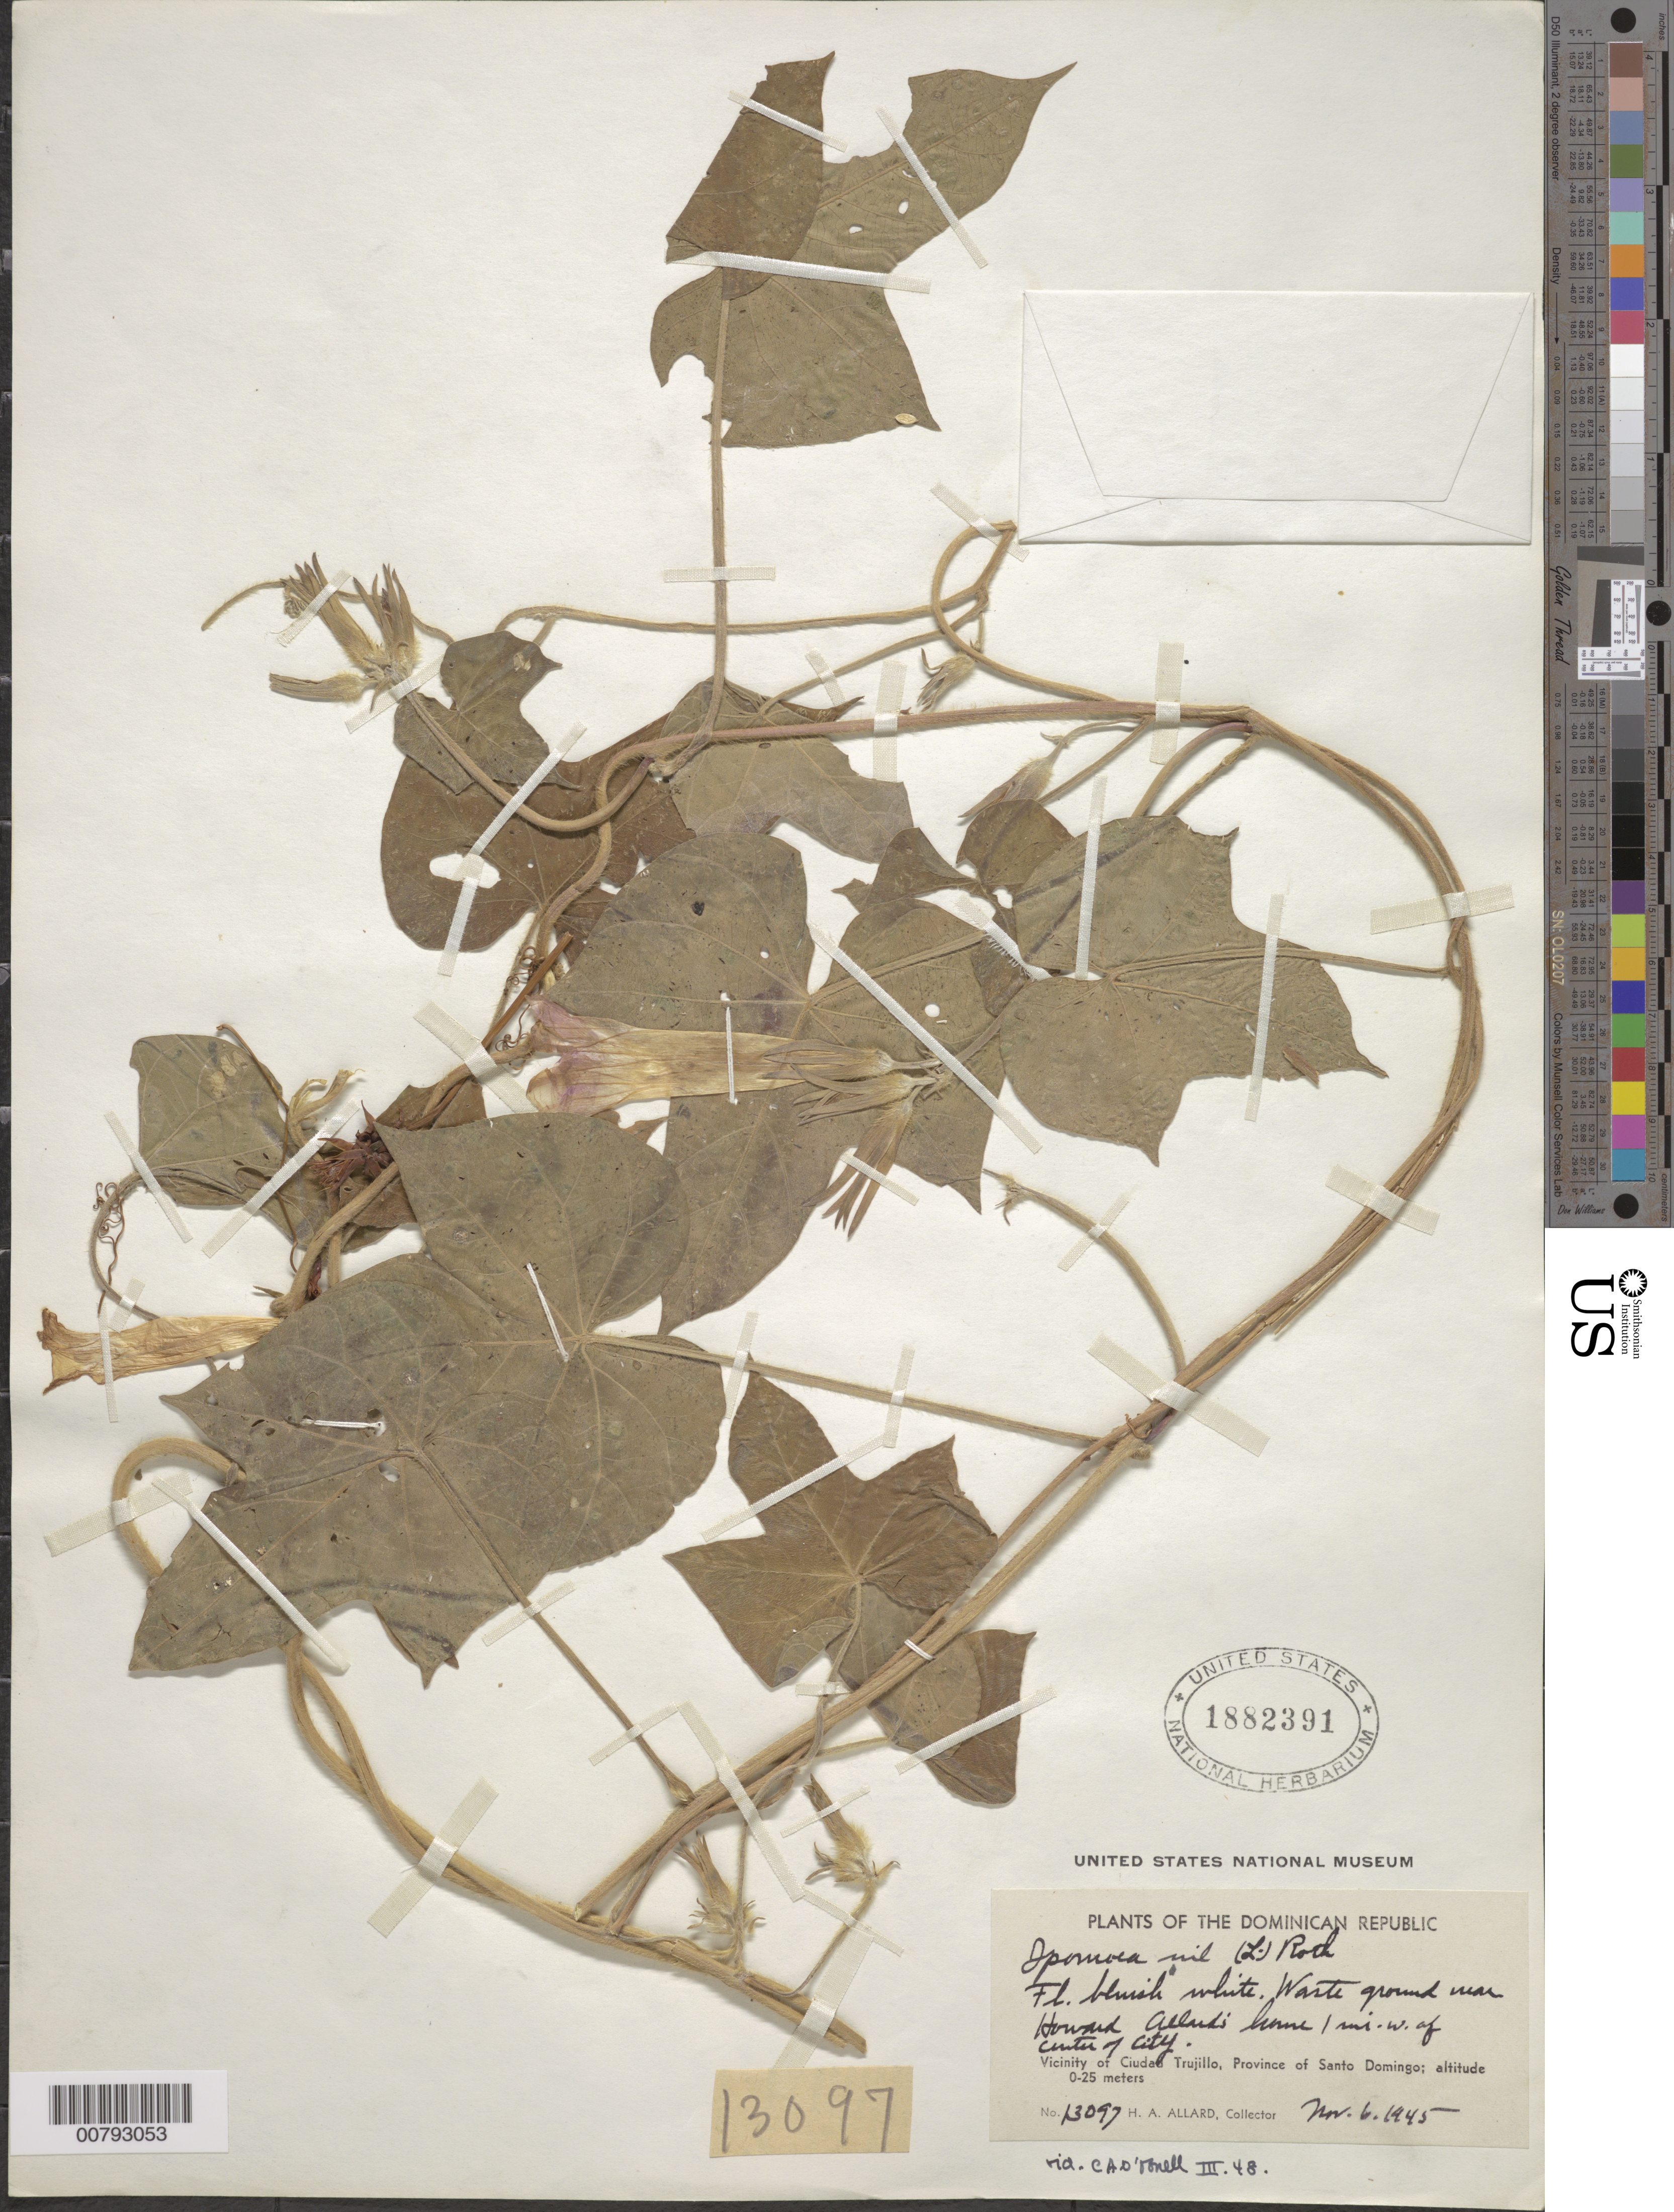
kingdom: Plantae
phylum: Tracheophyta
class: Magnoliopsida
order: Solanales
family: Convolvulaceae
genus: Ipomoea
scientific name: Ipomoea nil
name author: (L.) Roth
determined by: O'Donnell, --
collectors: H. A. Allard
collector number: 13097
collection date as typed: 06 Nov 1945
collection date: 1945-11-06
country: Dominican Republic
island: Hispaniola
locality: Province of Santo Domingo, vicinity of Ciudad Trujillo, near Howard Allard's home 1 mile W of center of city.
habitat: Waste ground.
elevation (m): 0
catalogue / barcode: US 1882391